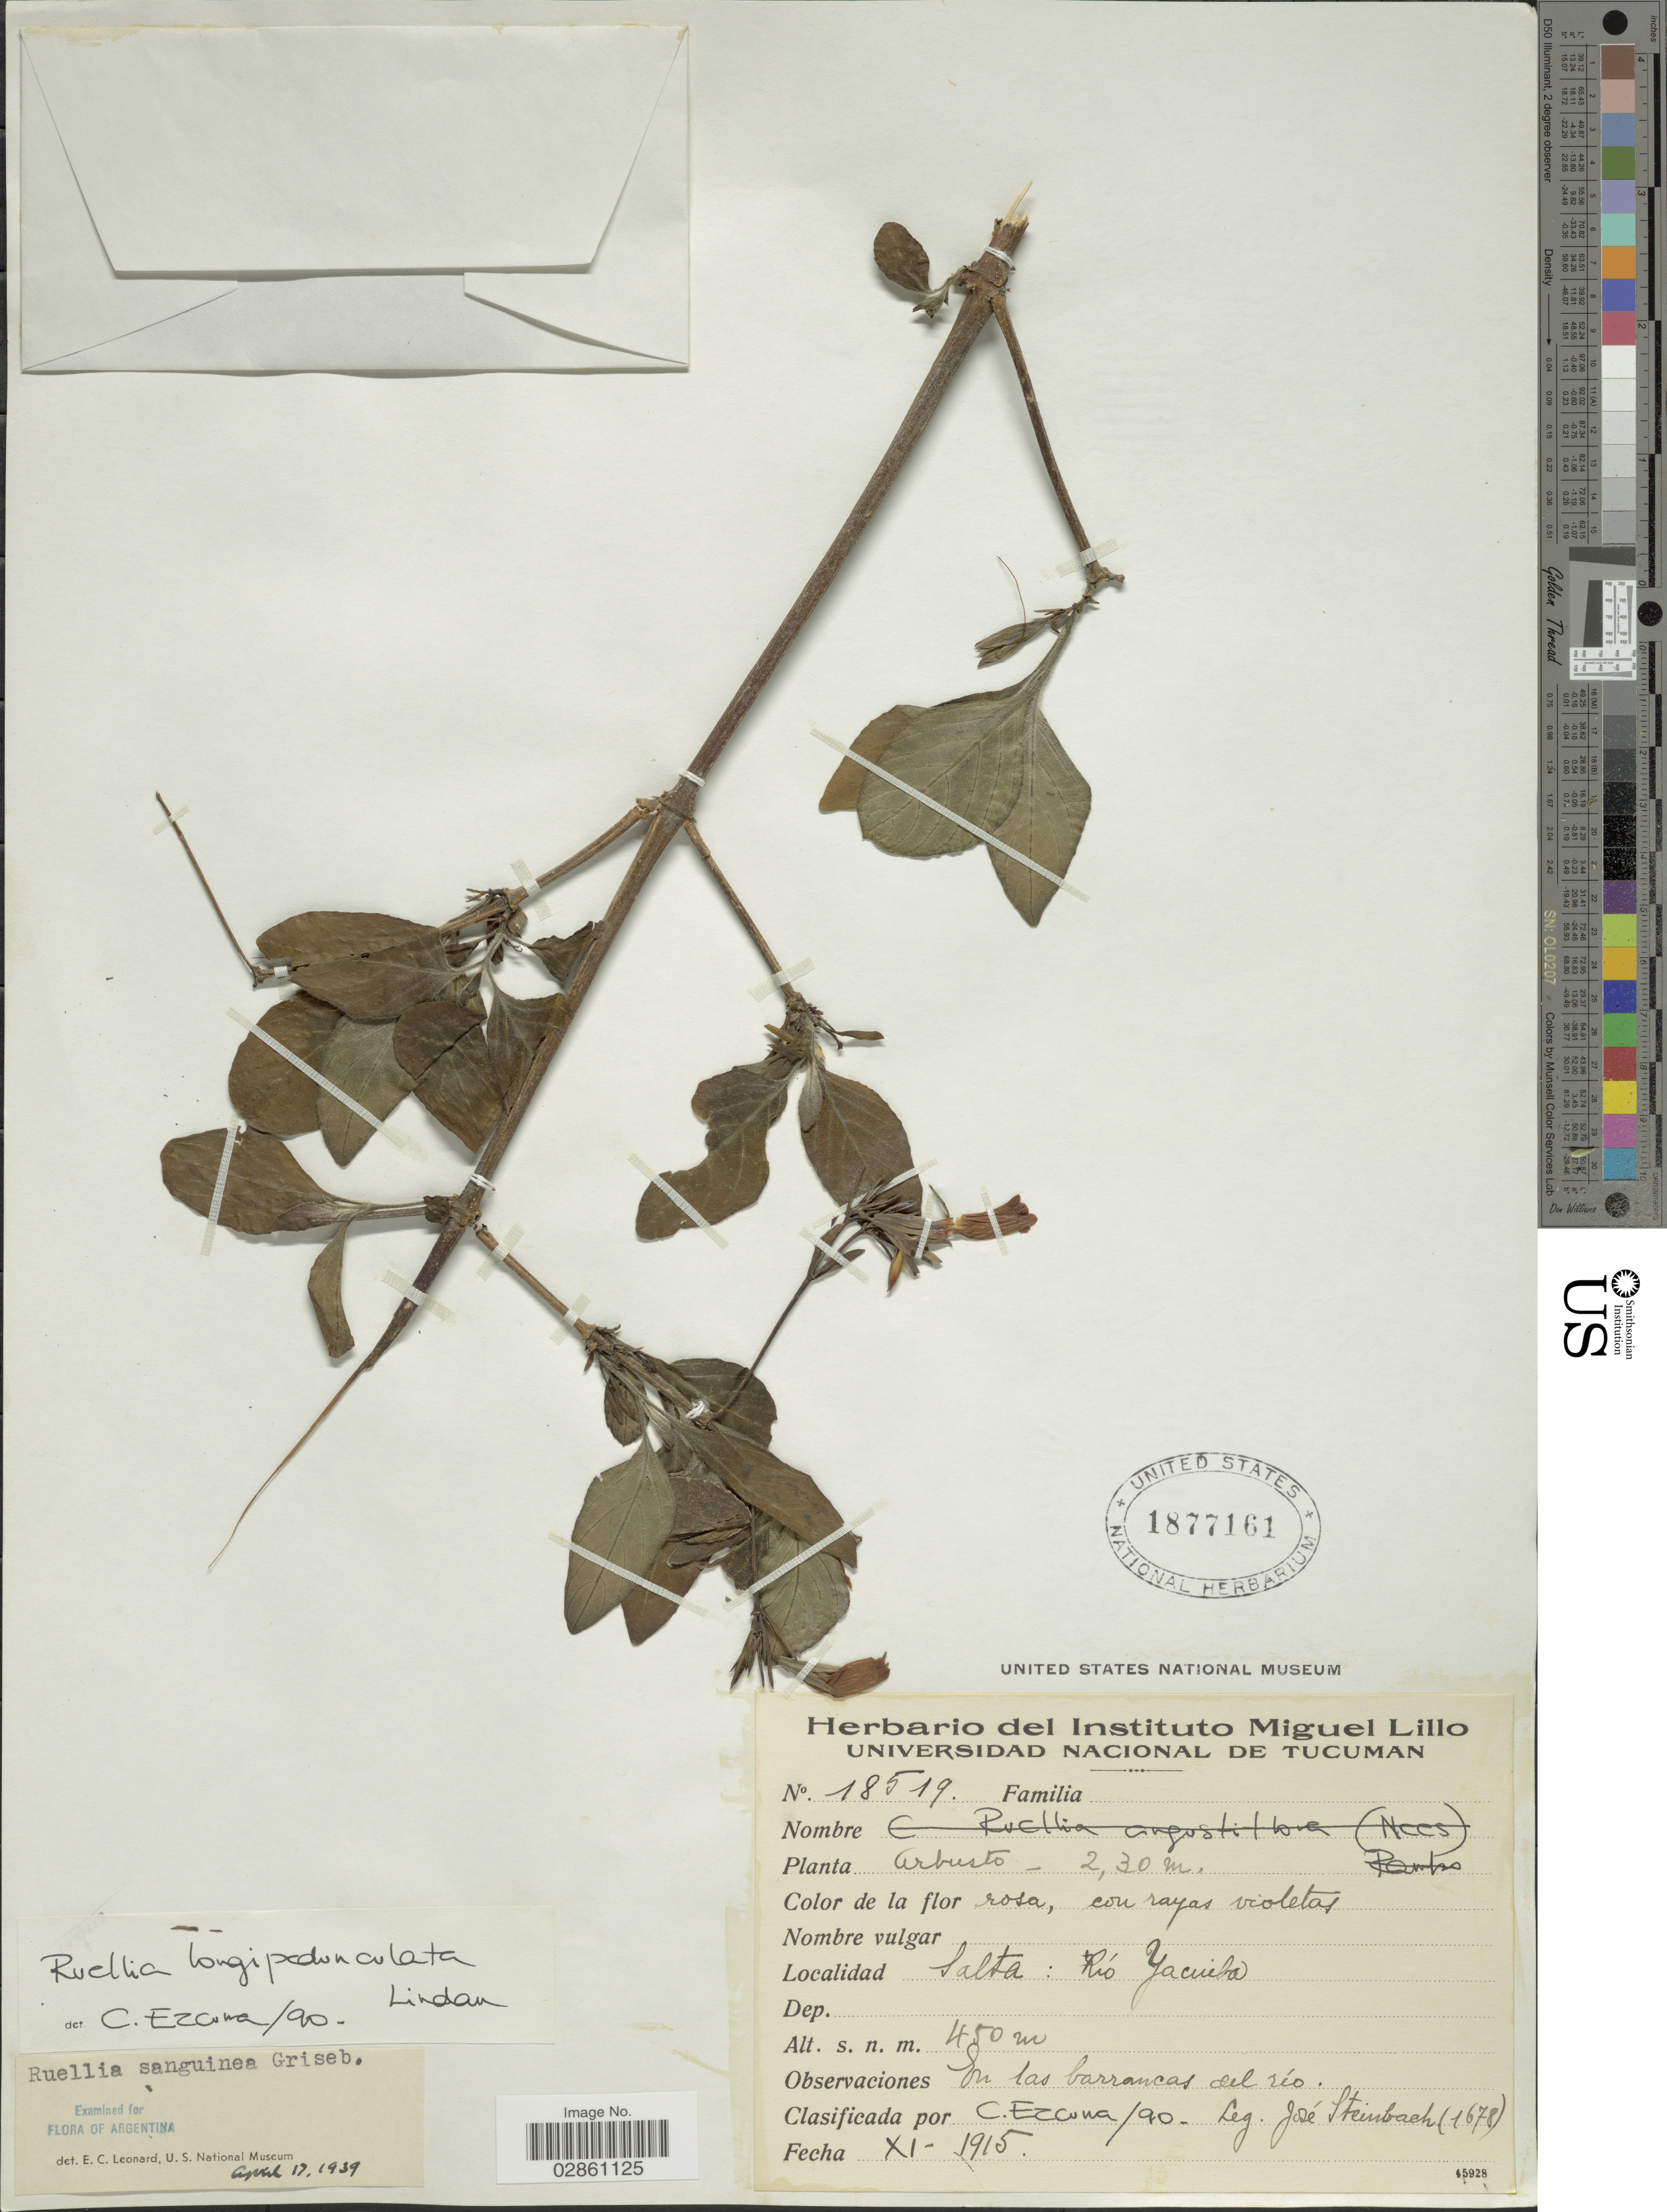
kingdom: Plantae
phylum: Tracheophyta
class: Magnoliopsida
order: Lamiales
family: Acanthaceae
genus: Ruellia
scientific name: Ruellia longipedunculata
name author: Lindau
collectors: J. Steinbach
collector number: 1678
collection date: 1915-11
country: Argentina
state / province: Salta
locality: Río Yacuiba.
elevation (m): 450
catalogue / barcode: US 1877161